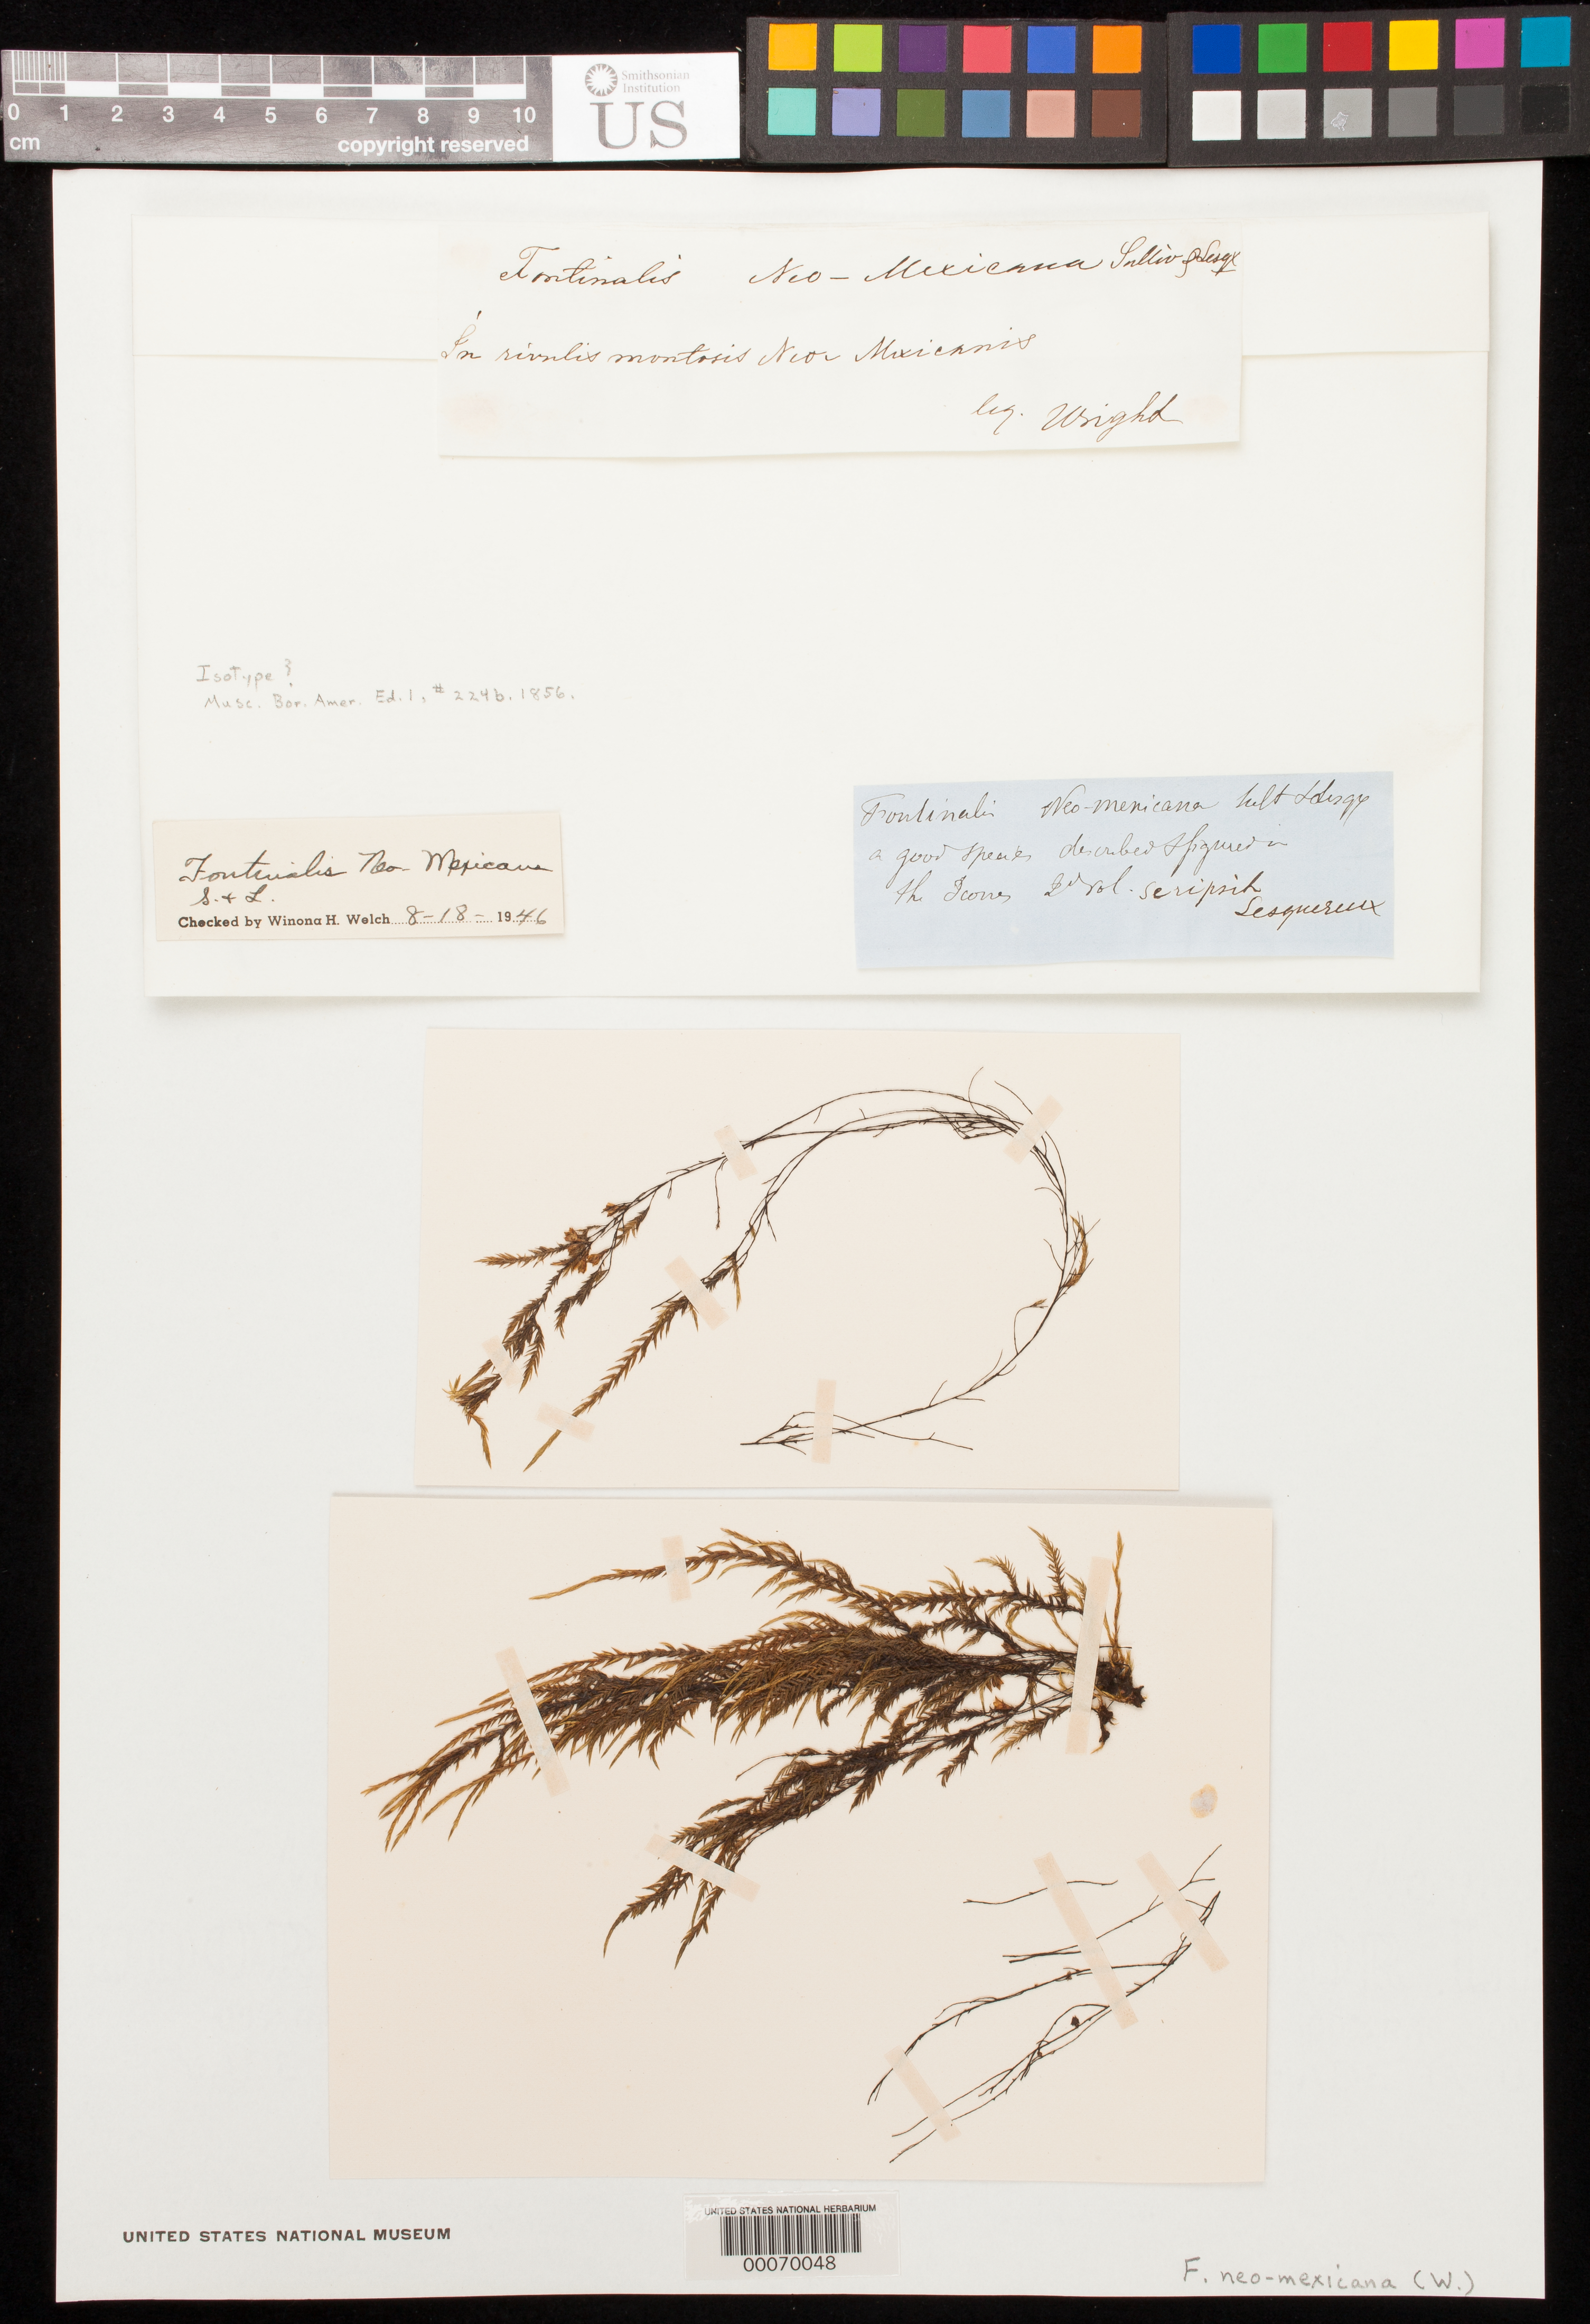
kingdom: Plantae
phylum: Bryophyta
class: Bryopsida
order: Hypnales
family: Fontinalaceae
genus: Fontinalis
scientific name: Fontinalis neo-mexicana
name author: Sull. & Lesq.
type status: Isotype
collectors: C. Wright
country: United States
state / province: New Mexico